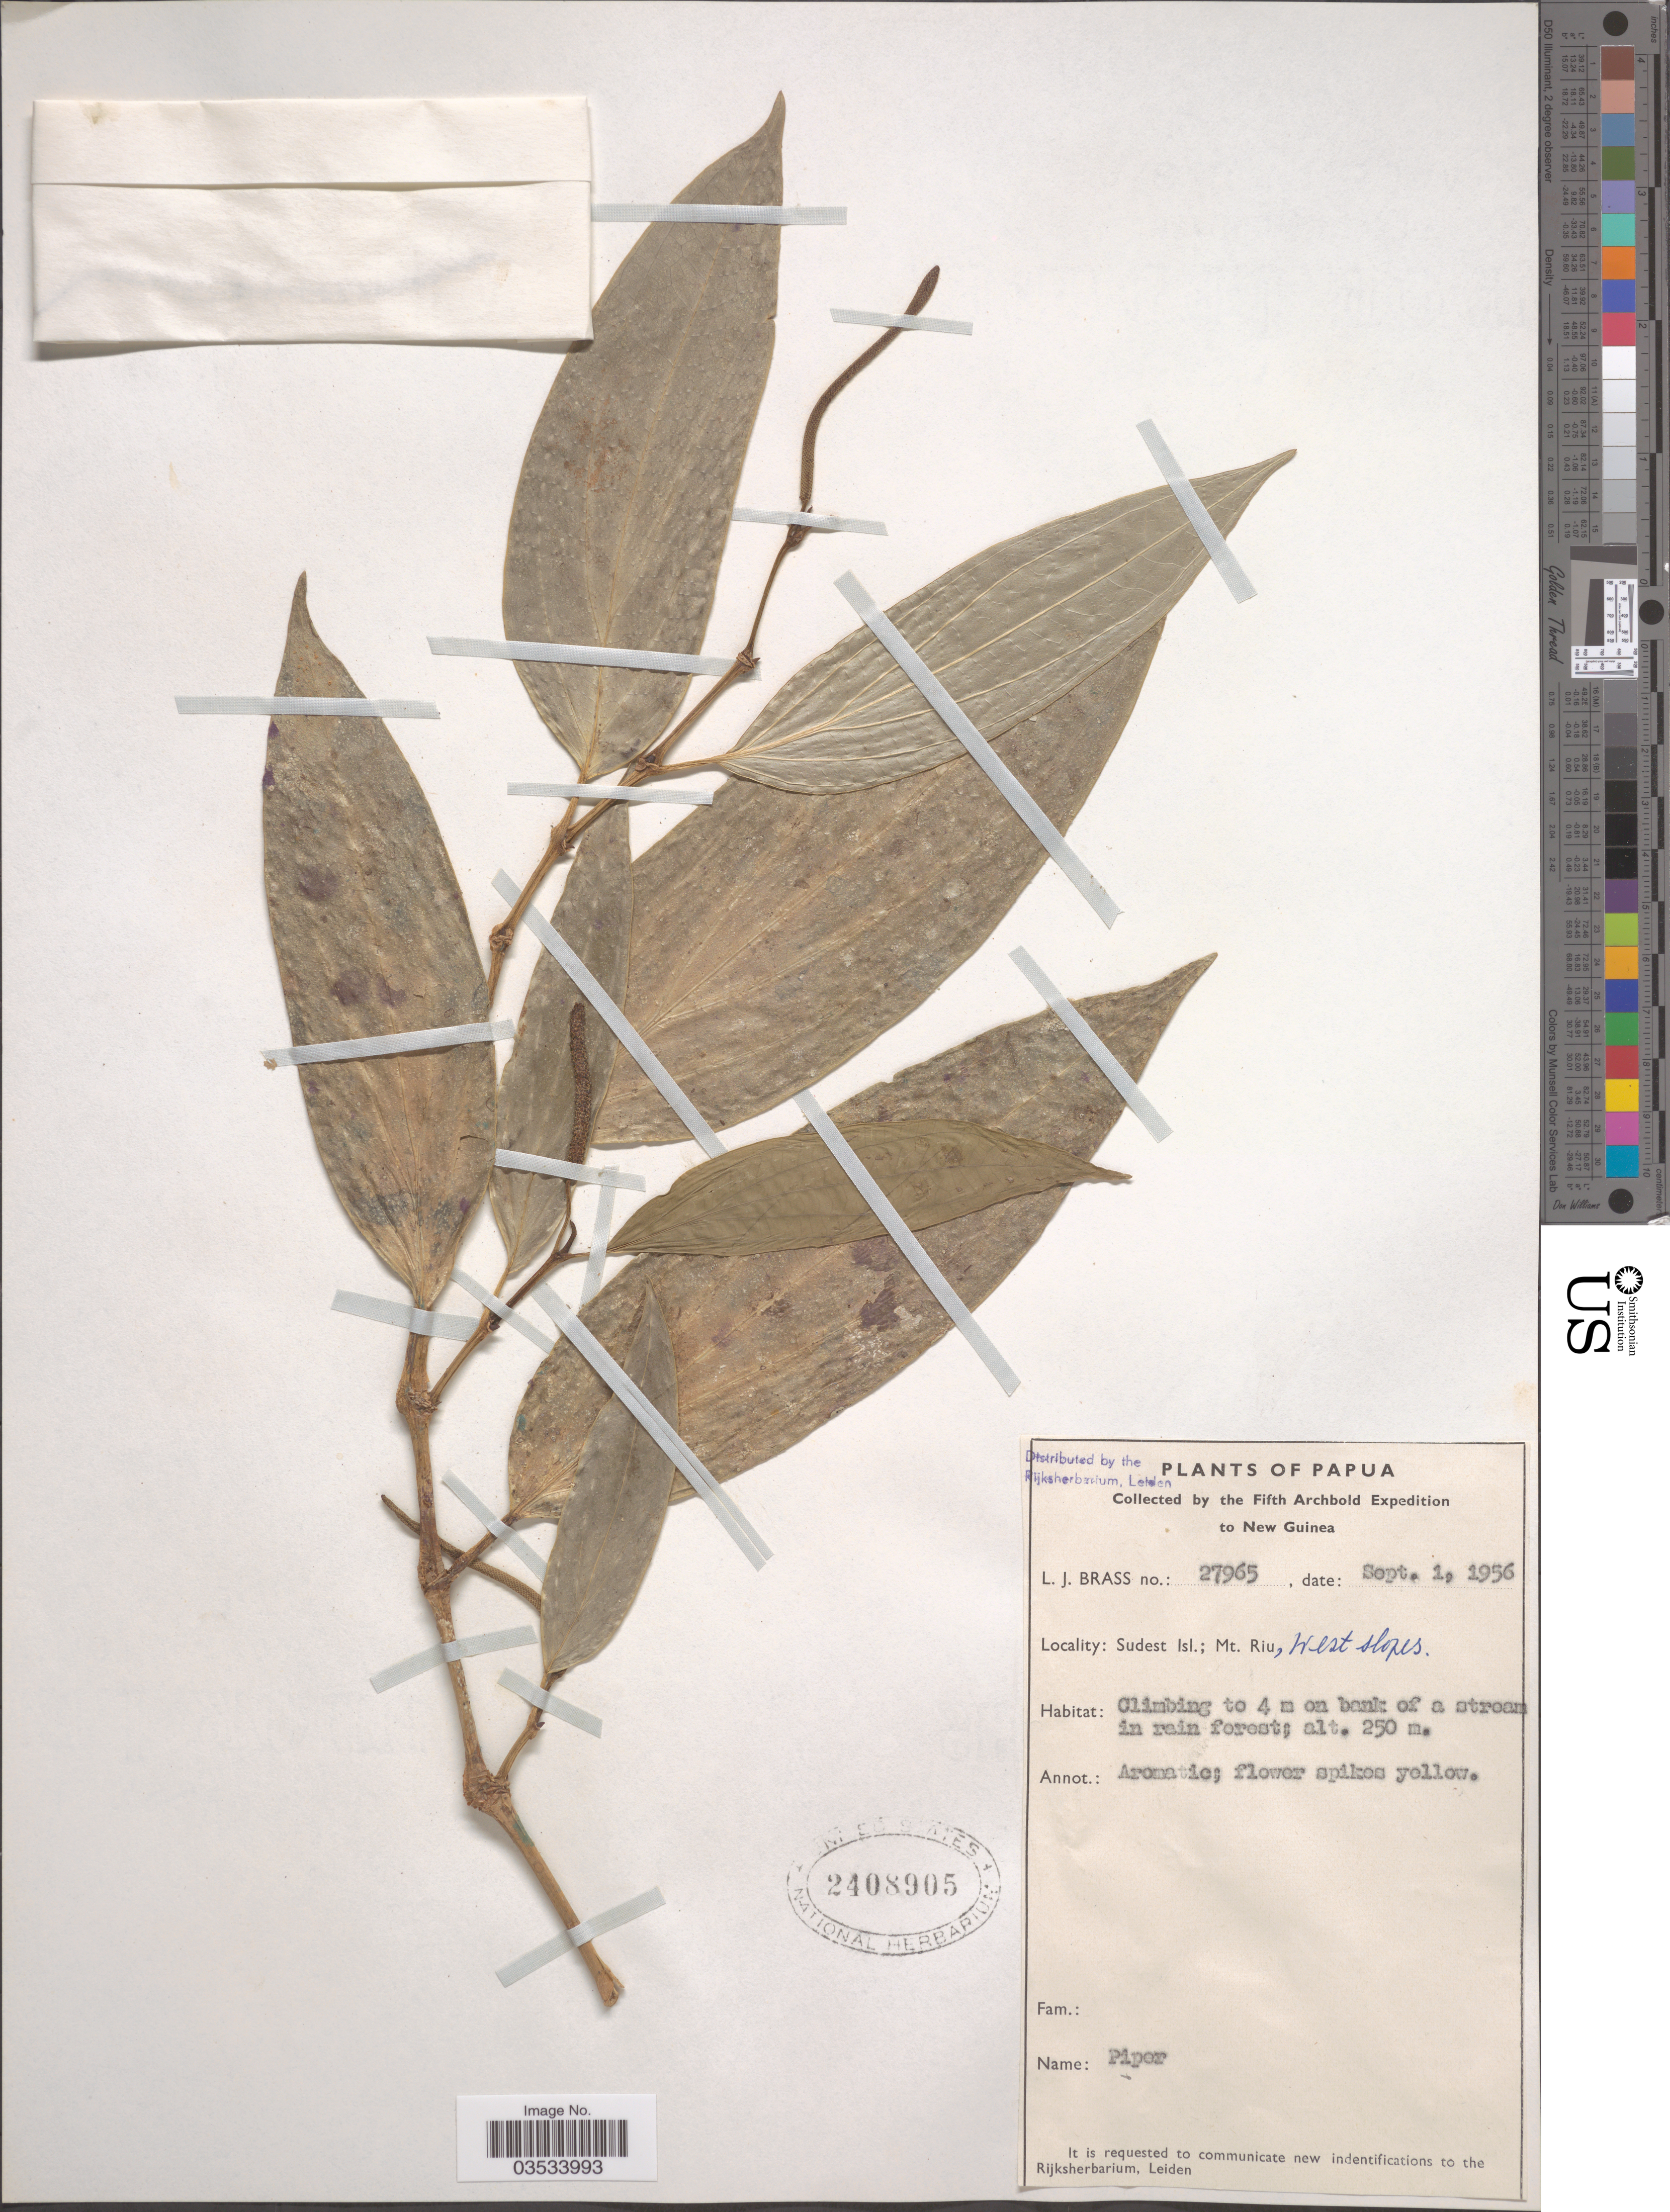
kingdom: Plantae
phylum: Tracheophyta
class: Magnoliopsida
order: Piperales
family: Piperaceae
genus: Piper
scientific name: Piper sp.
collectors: L. J. Brass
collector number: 27965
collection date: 1956-09-01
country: Papua New Guinea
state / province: Milne Bay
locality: Papua. New Guinea. Sudest Is.; Mt. Riu, west slopes.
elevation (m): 250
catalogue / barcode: US 2408905